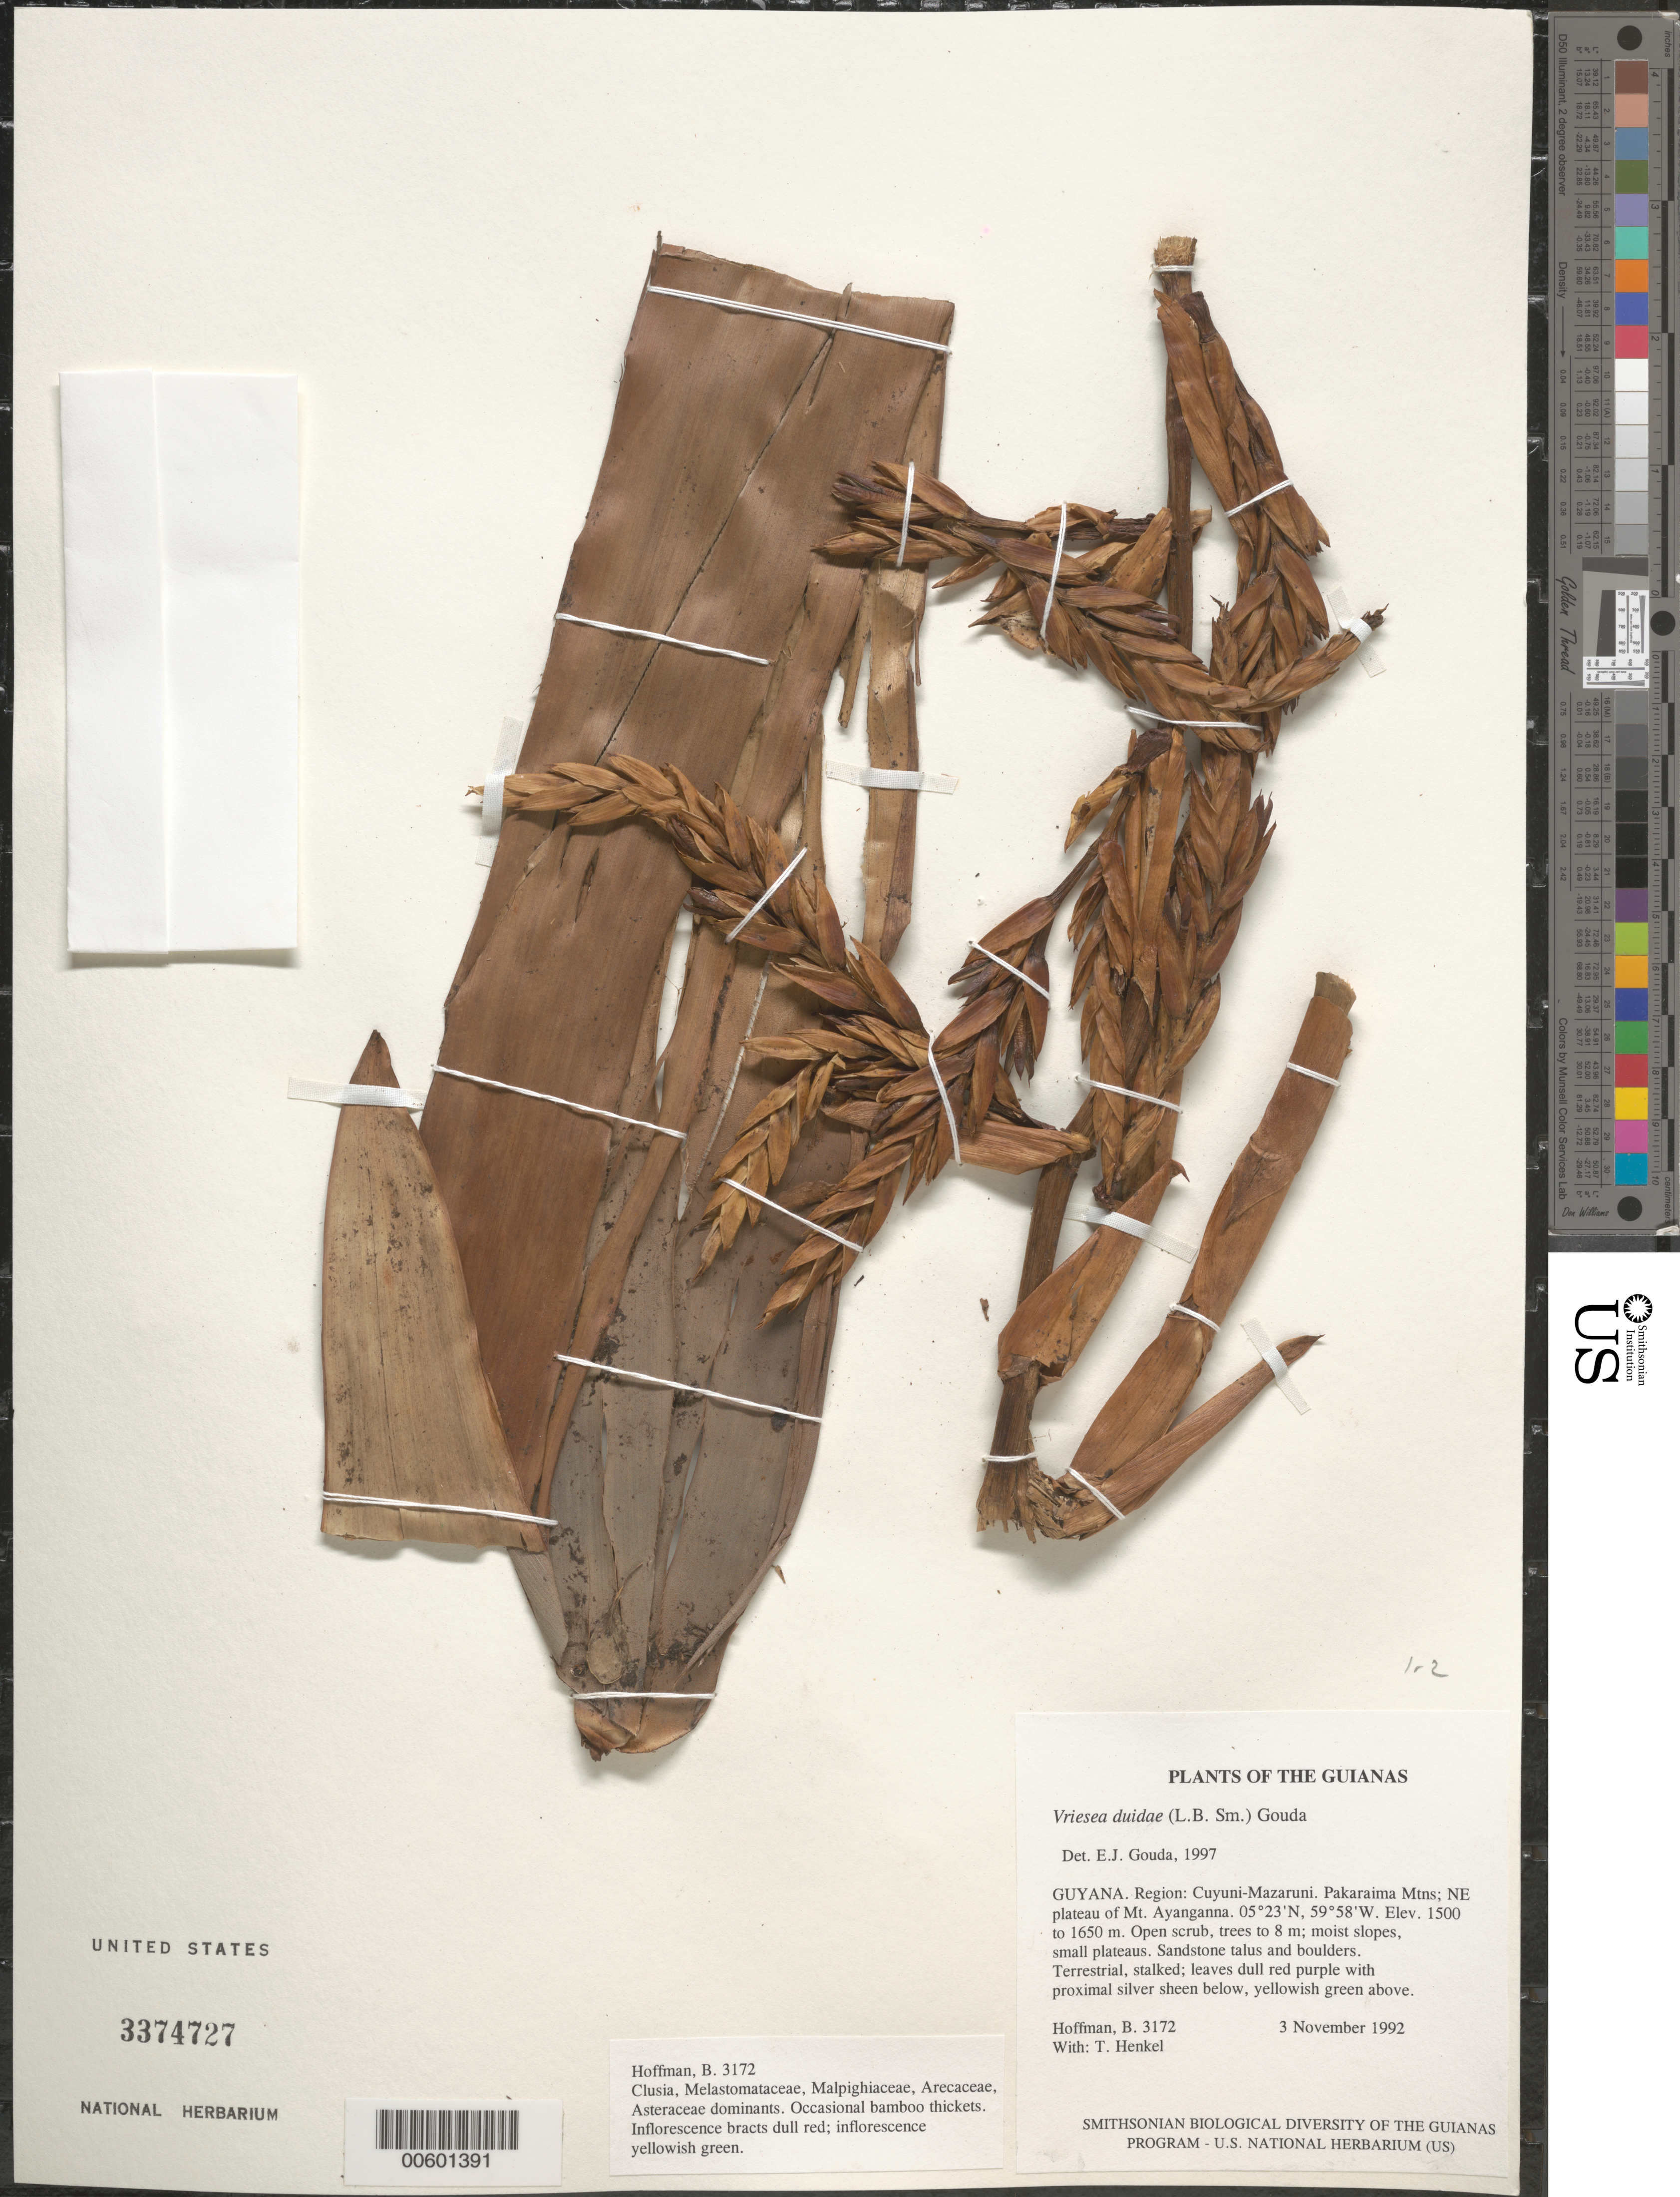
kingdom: Plantae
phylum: Tracheophyta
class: Liliopsida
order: Poales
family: Bromeliaceae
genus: Vriesea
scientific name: Vriesea duidae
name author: (L.B. Sm.) Gouda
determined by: Gouda, E. J.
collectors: B. Hoffman & T. Henkel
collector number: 3172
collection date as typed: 3 November 1992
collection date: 1992-11-03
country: Guyana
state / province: Cuyuni-Mazaruni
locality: Pakaraima Mountains; NE plateau of Mt. Ayanganna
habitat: Open scrub, trees to 8 m; moist slopes, small plateaus. Sandstone talus and boulders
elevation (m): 1500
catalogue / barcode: US 3374727